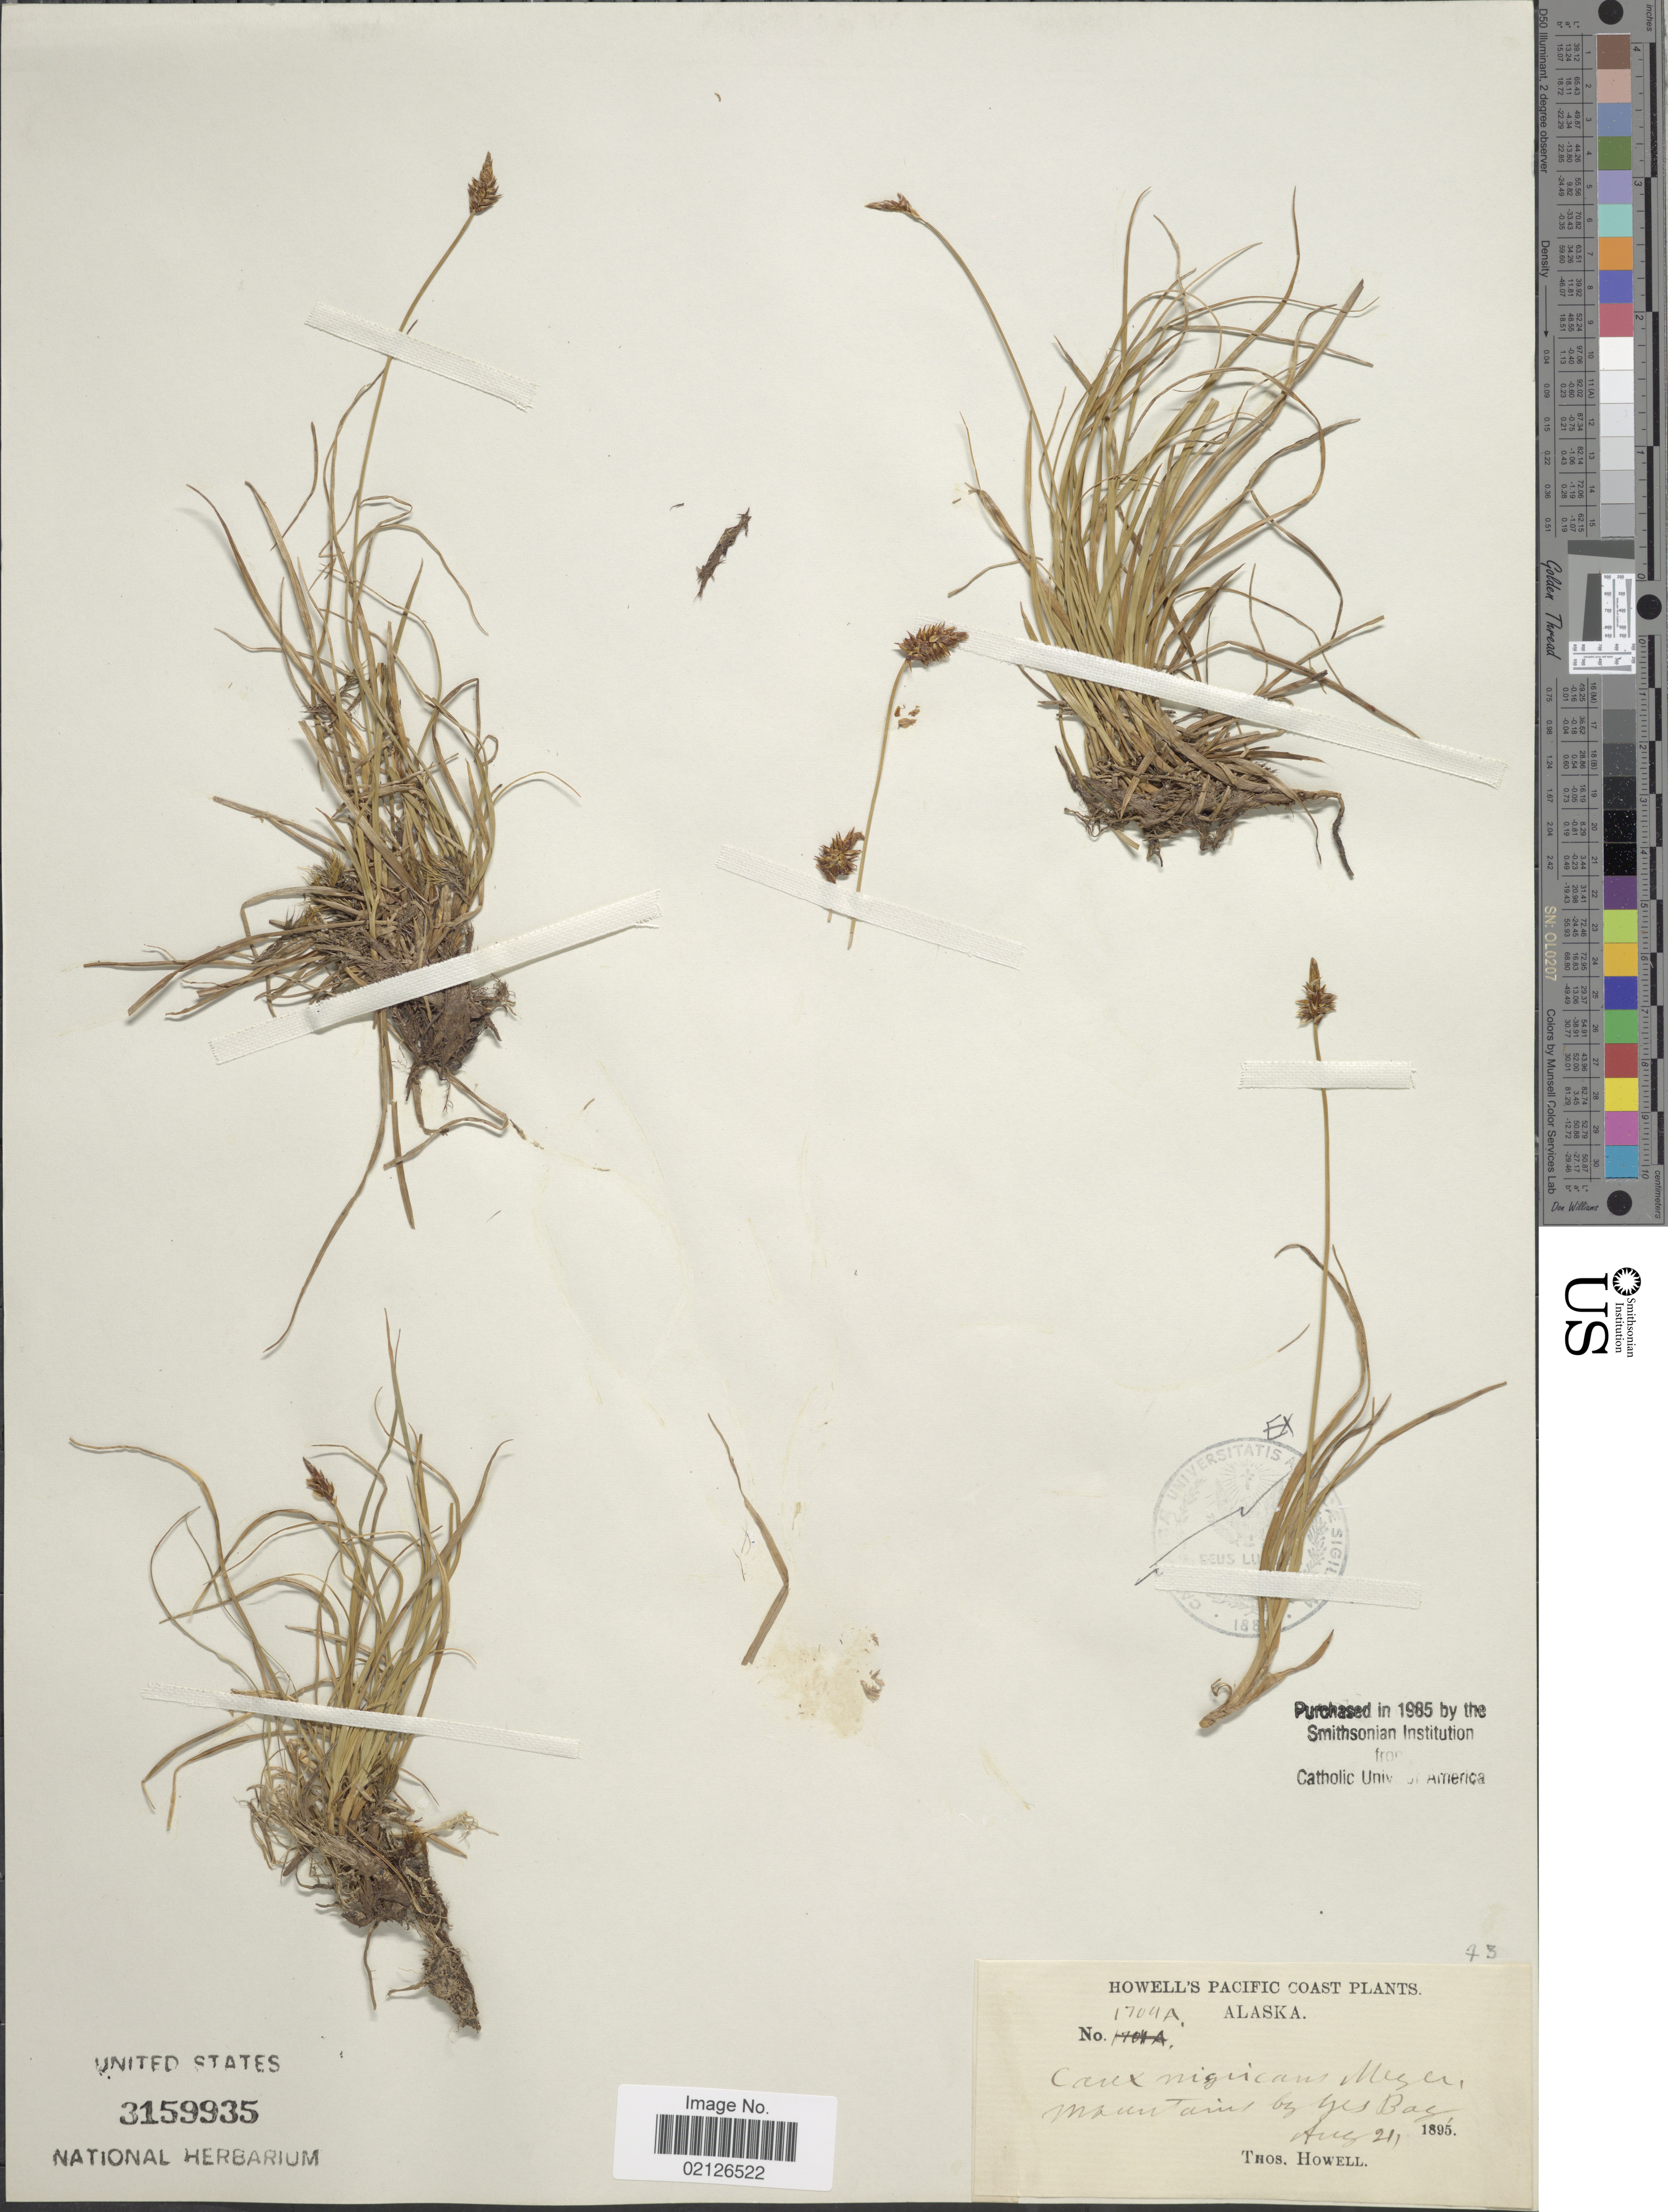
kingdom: Plantae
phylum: Tracheophyta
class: Liliopsida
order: Poales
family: Cyperaceae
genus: Carex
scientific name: Carex nigricans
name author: C.A. Mey.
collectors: T. Howell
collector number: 1704A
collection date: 1895-08-21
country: United States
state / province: Alaska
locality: Pacific Coast, Mountains by Yes Bay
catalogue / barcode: US 3159935